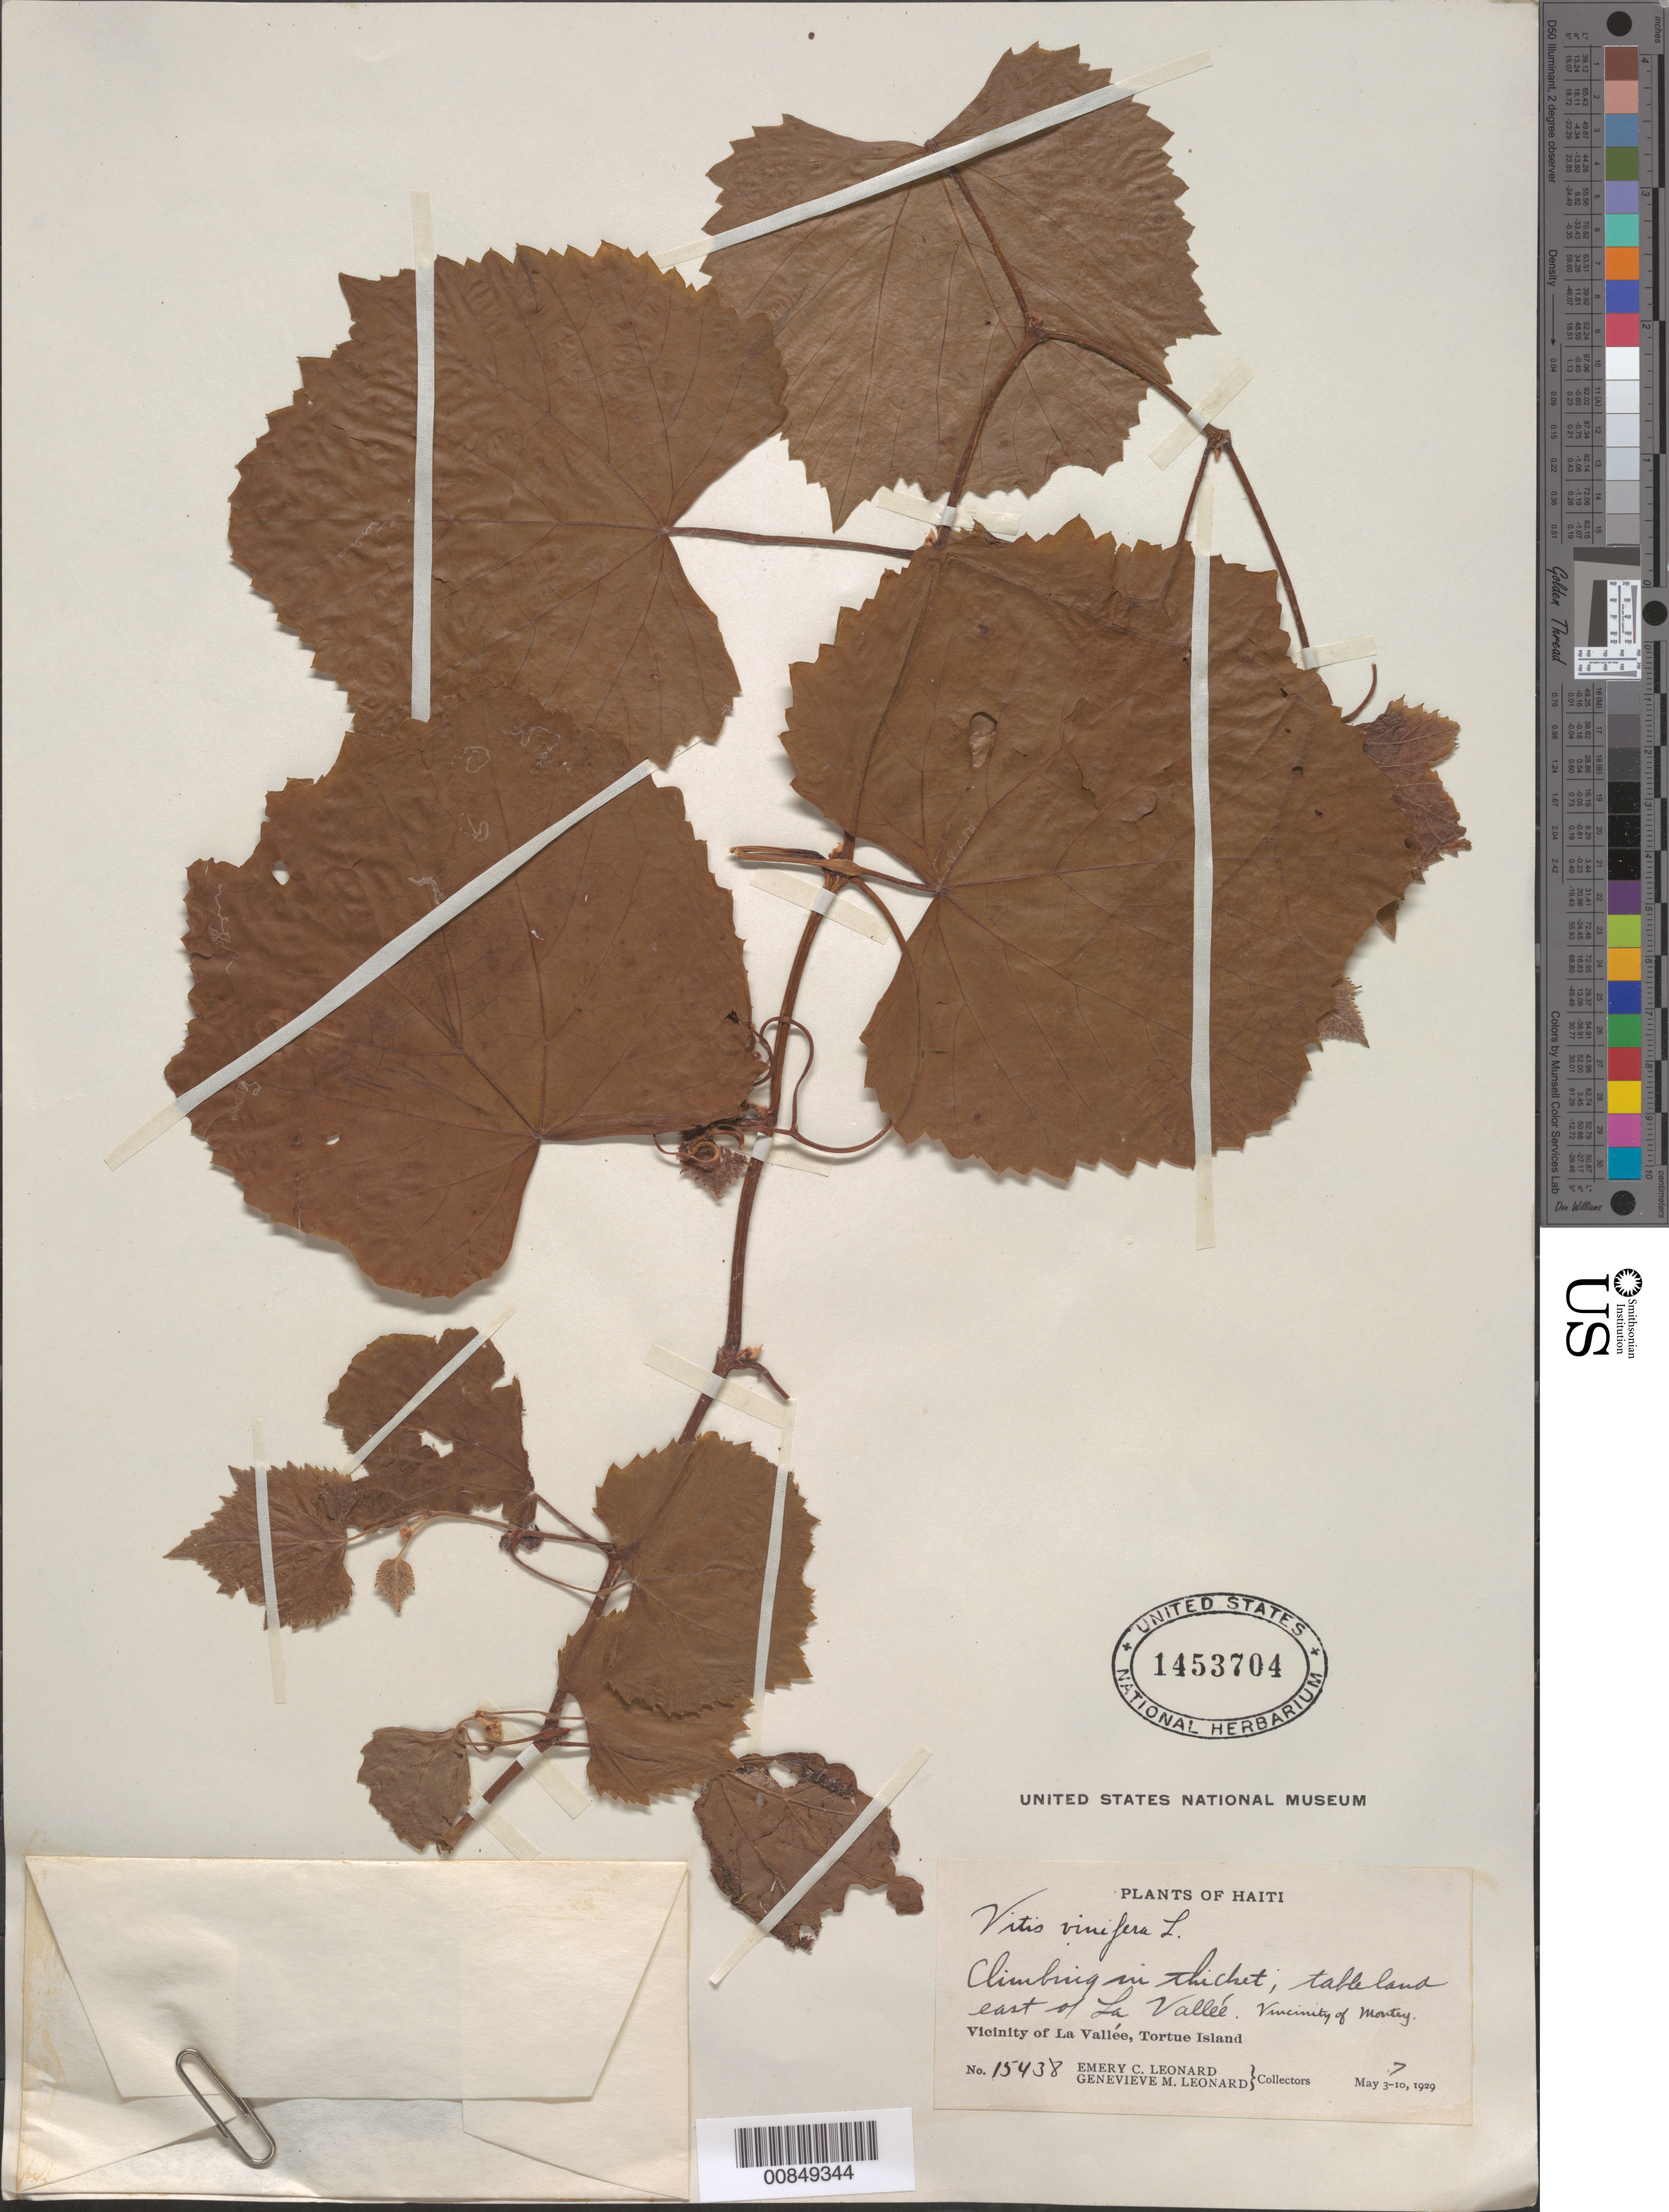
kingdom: Plantae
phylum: Tracheophyta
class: Magnoliopsida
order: Vitales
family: Vitaceae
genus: Vitis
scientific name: Vitis tiliifolia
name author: Humb. & Bonpl. ex Schult.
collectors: E. C. Leonard & G. M. Leonard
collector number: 15438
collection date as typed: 07 May 1929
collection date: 1929-05-07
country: Haiti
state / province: Nord-Ouest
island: Île de la Tortue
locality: Vicinity of Montay, table land E of La Vallée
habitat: In thicket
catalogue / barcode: US 1453704